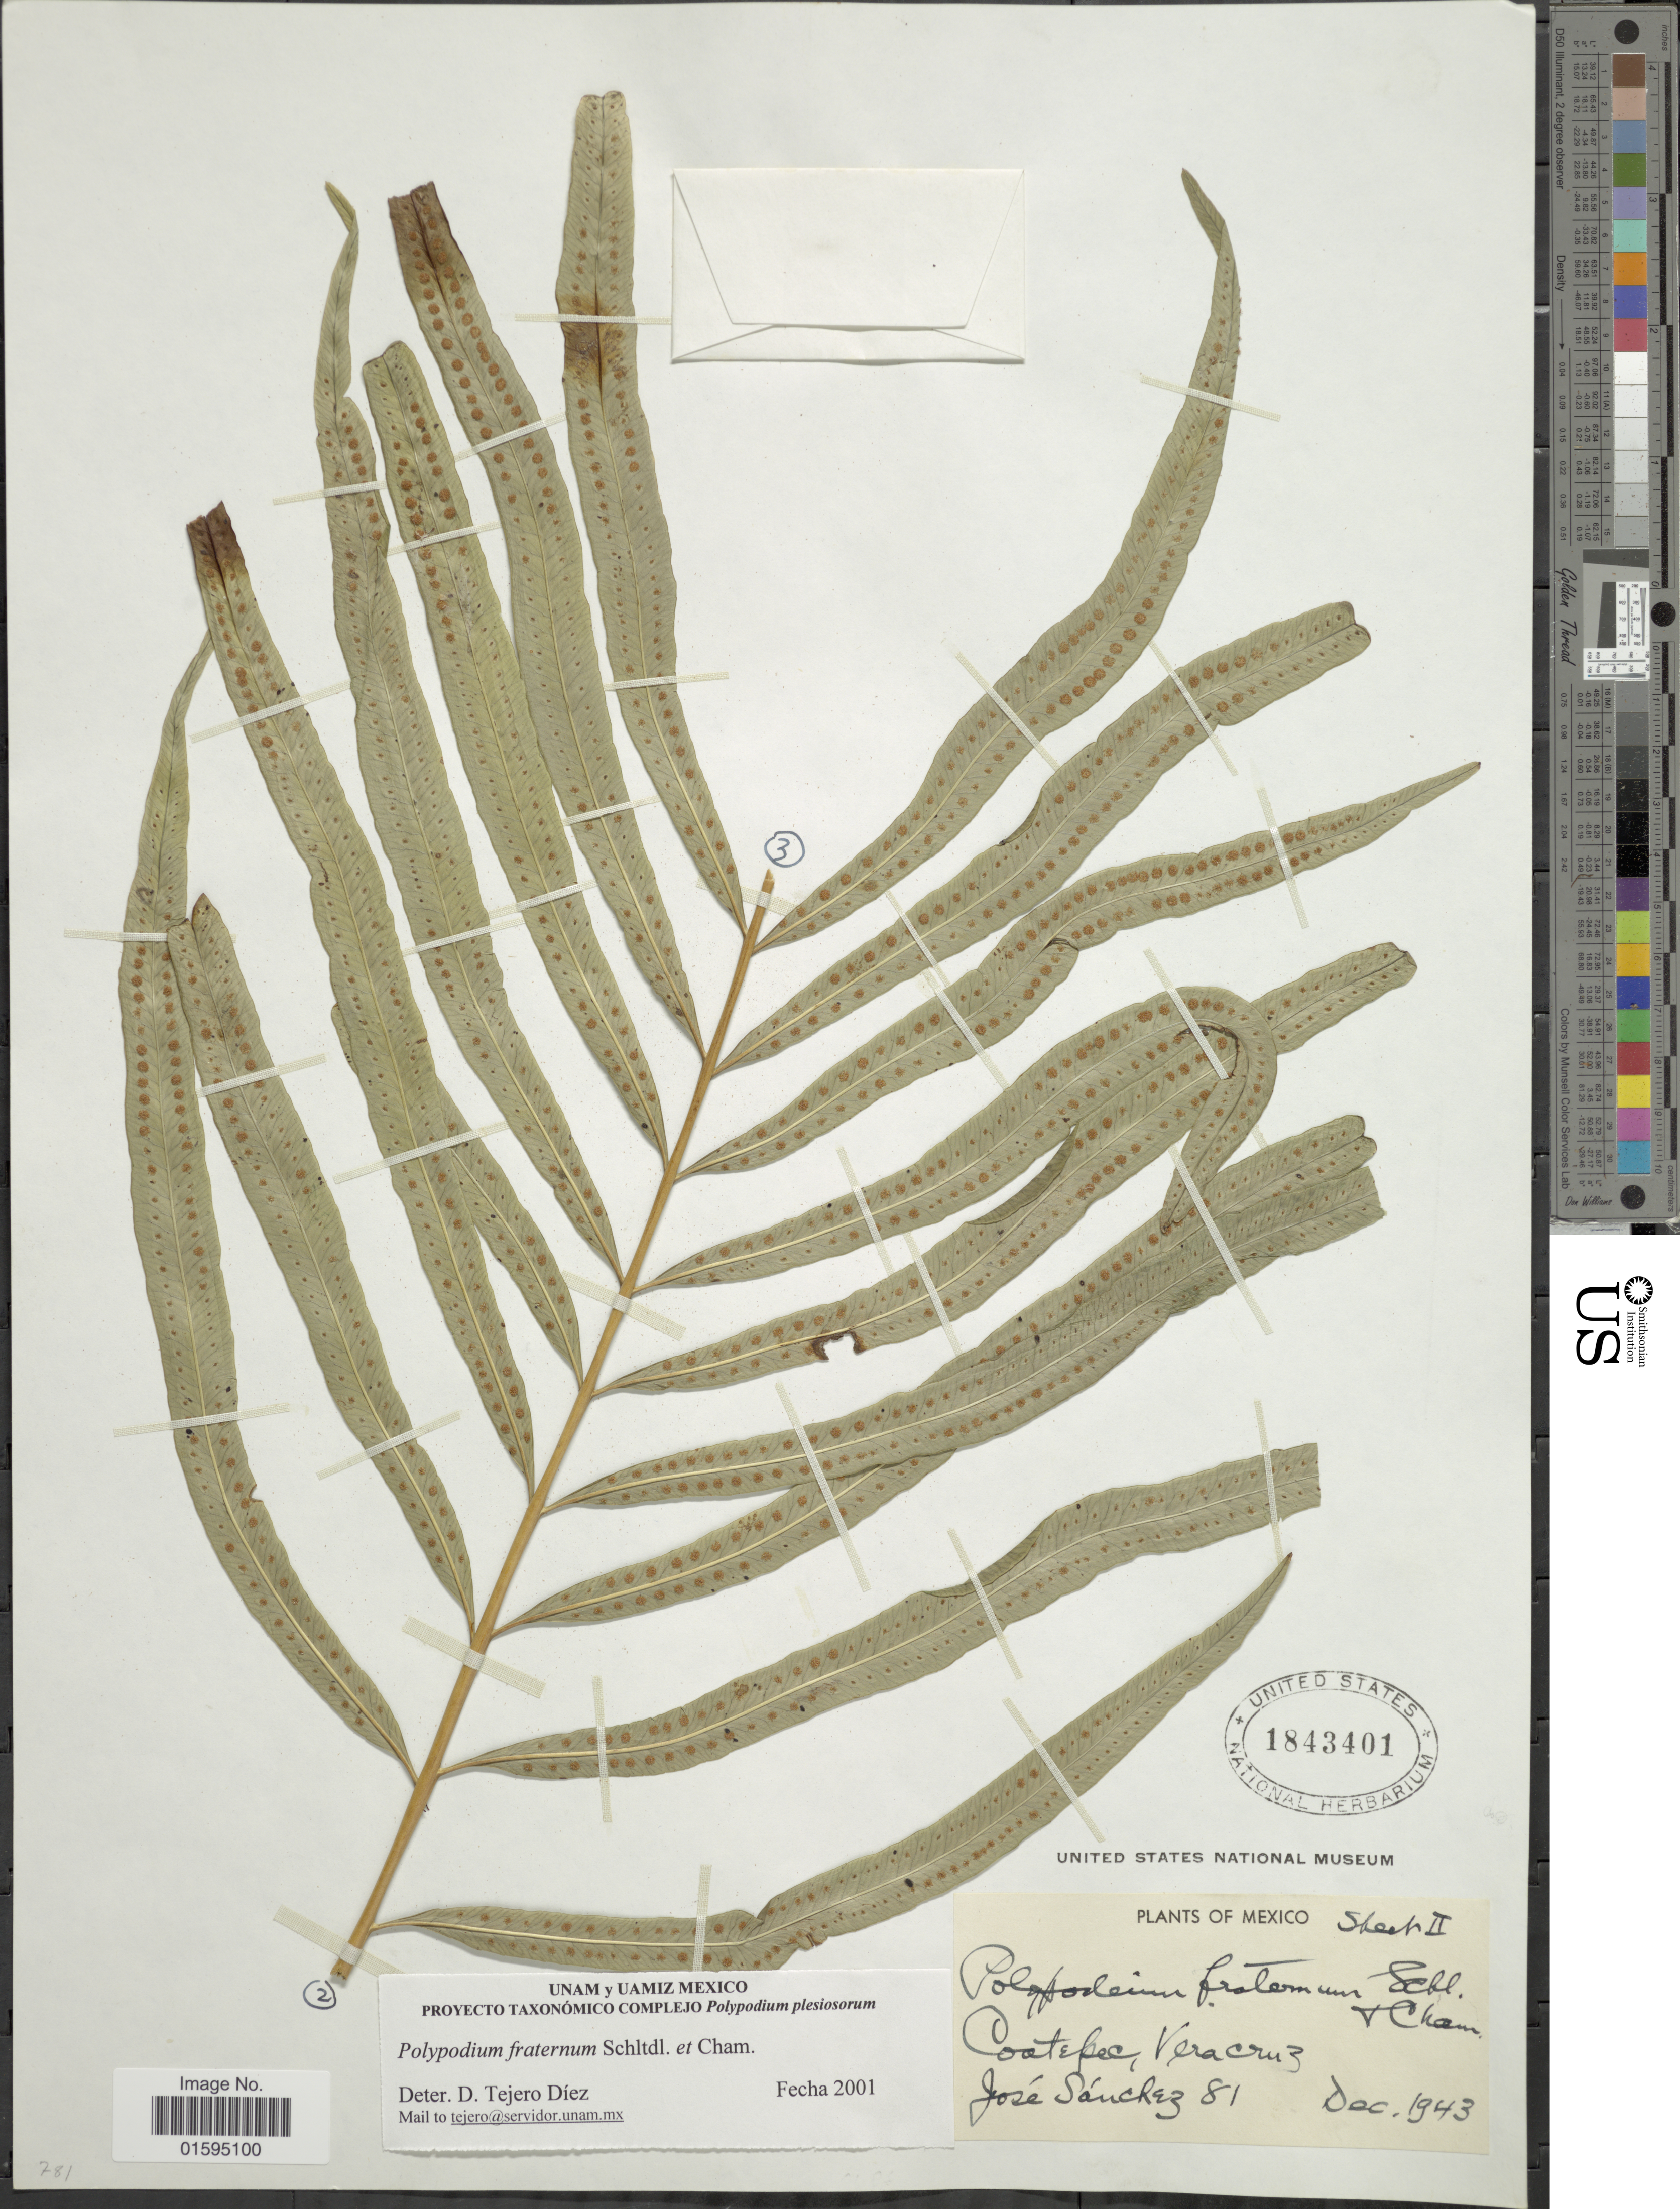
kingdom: Plantae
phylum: Tracheophyta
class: Polypodiopsida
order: Polypodiales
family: Polypodiaceae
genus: Polypodium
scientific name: Polypodium fraternum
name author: Schltdl. & Cham.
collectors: J. Sánchez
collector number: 81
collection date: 1943-12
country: Mexico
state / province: Veracruz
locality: Coatepec, Veracruz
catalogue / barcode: US 1843401